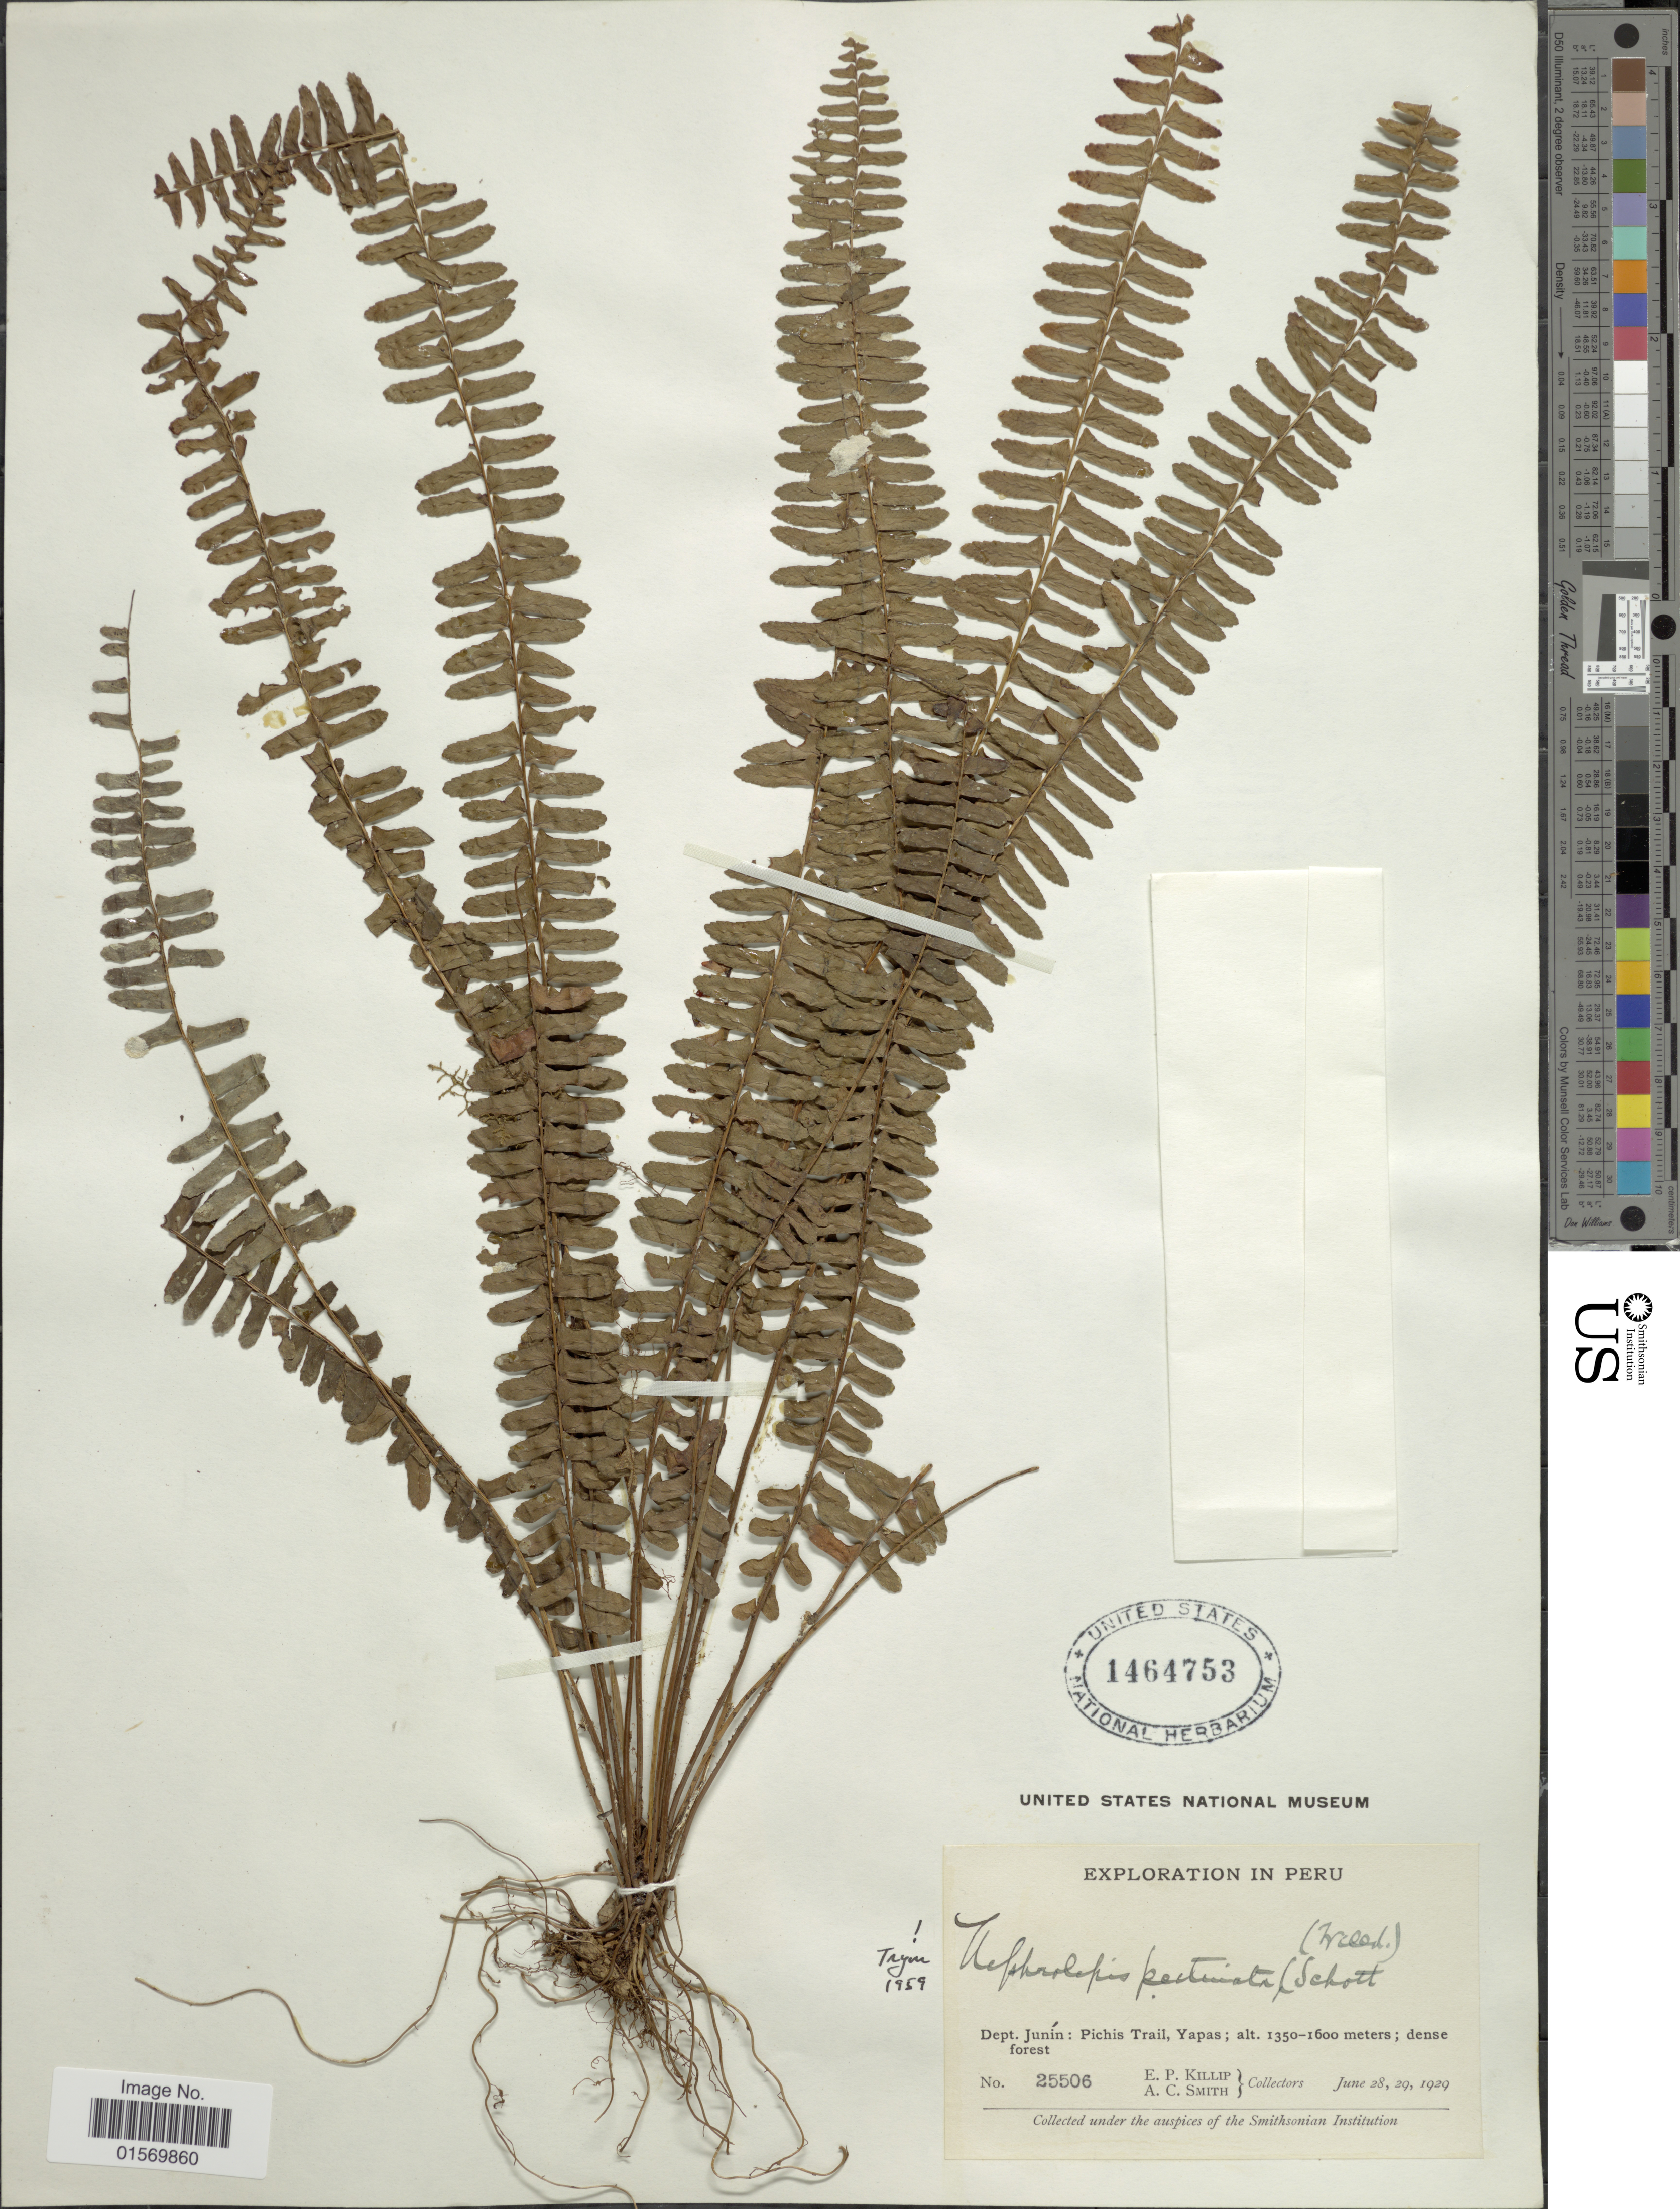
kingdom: Plantae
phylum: Tracheophyta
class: Polypodiopsida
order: Polypodiales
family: Nephrolepidaceae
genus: Nephrolepis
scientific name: Nephrolepis pectinata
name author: (Willd.) Schott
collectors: E. P. Killip & A. C. Smith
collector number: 25506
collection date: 1929-06-28/1929-06-29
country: Peru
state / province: Junín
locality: Pichis Trail, Yapas.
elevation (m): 1350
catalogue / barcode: US 1464753